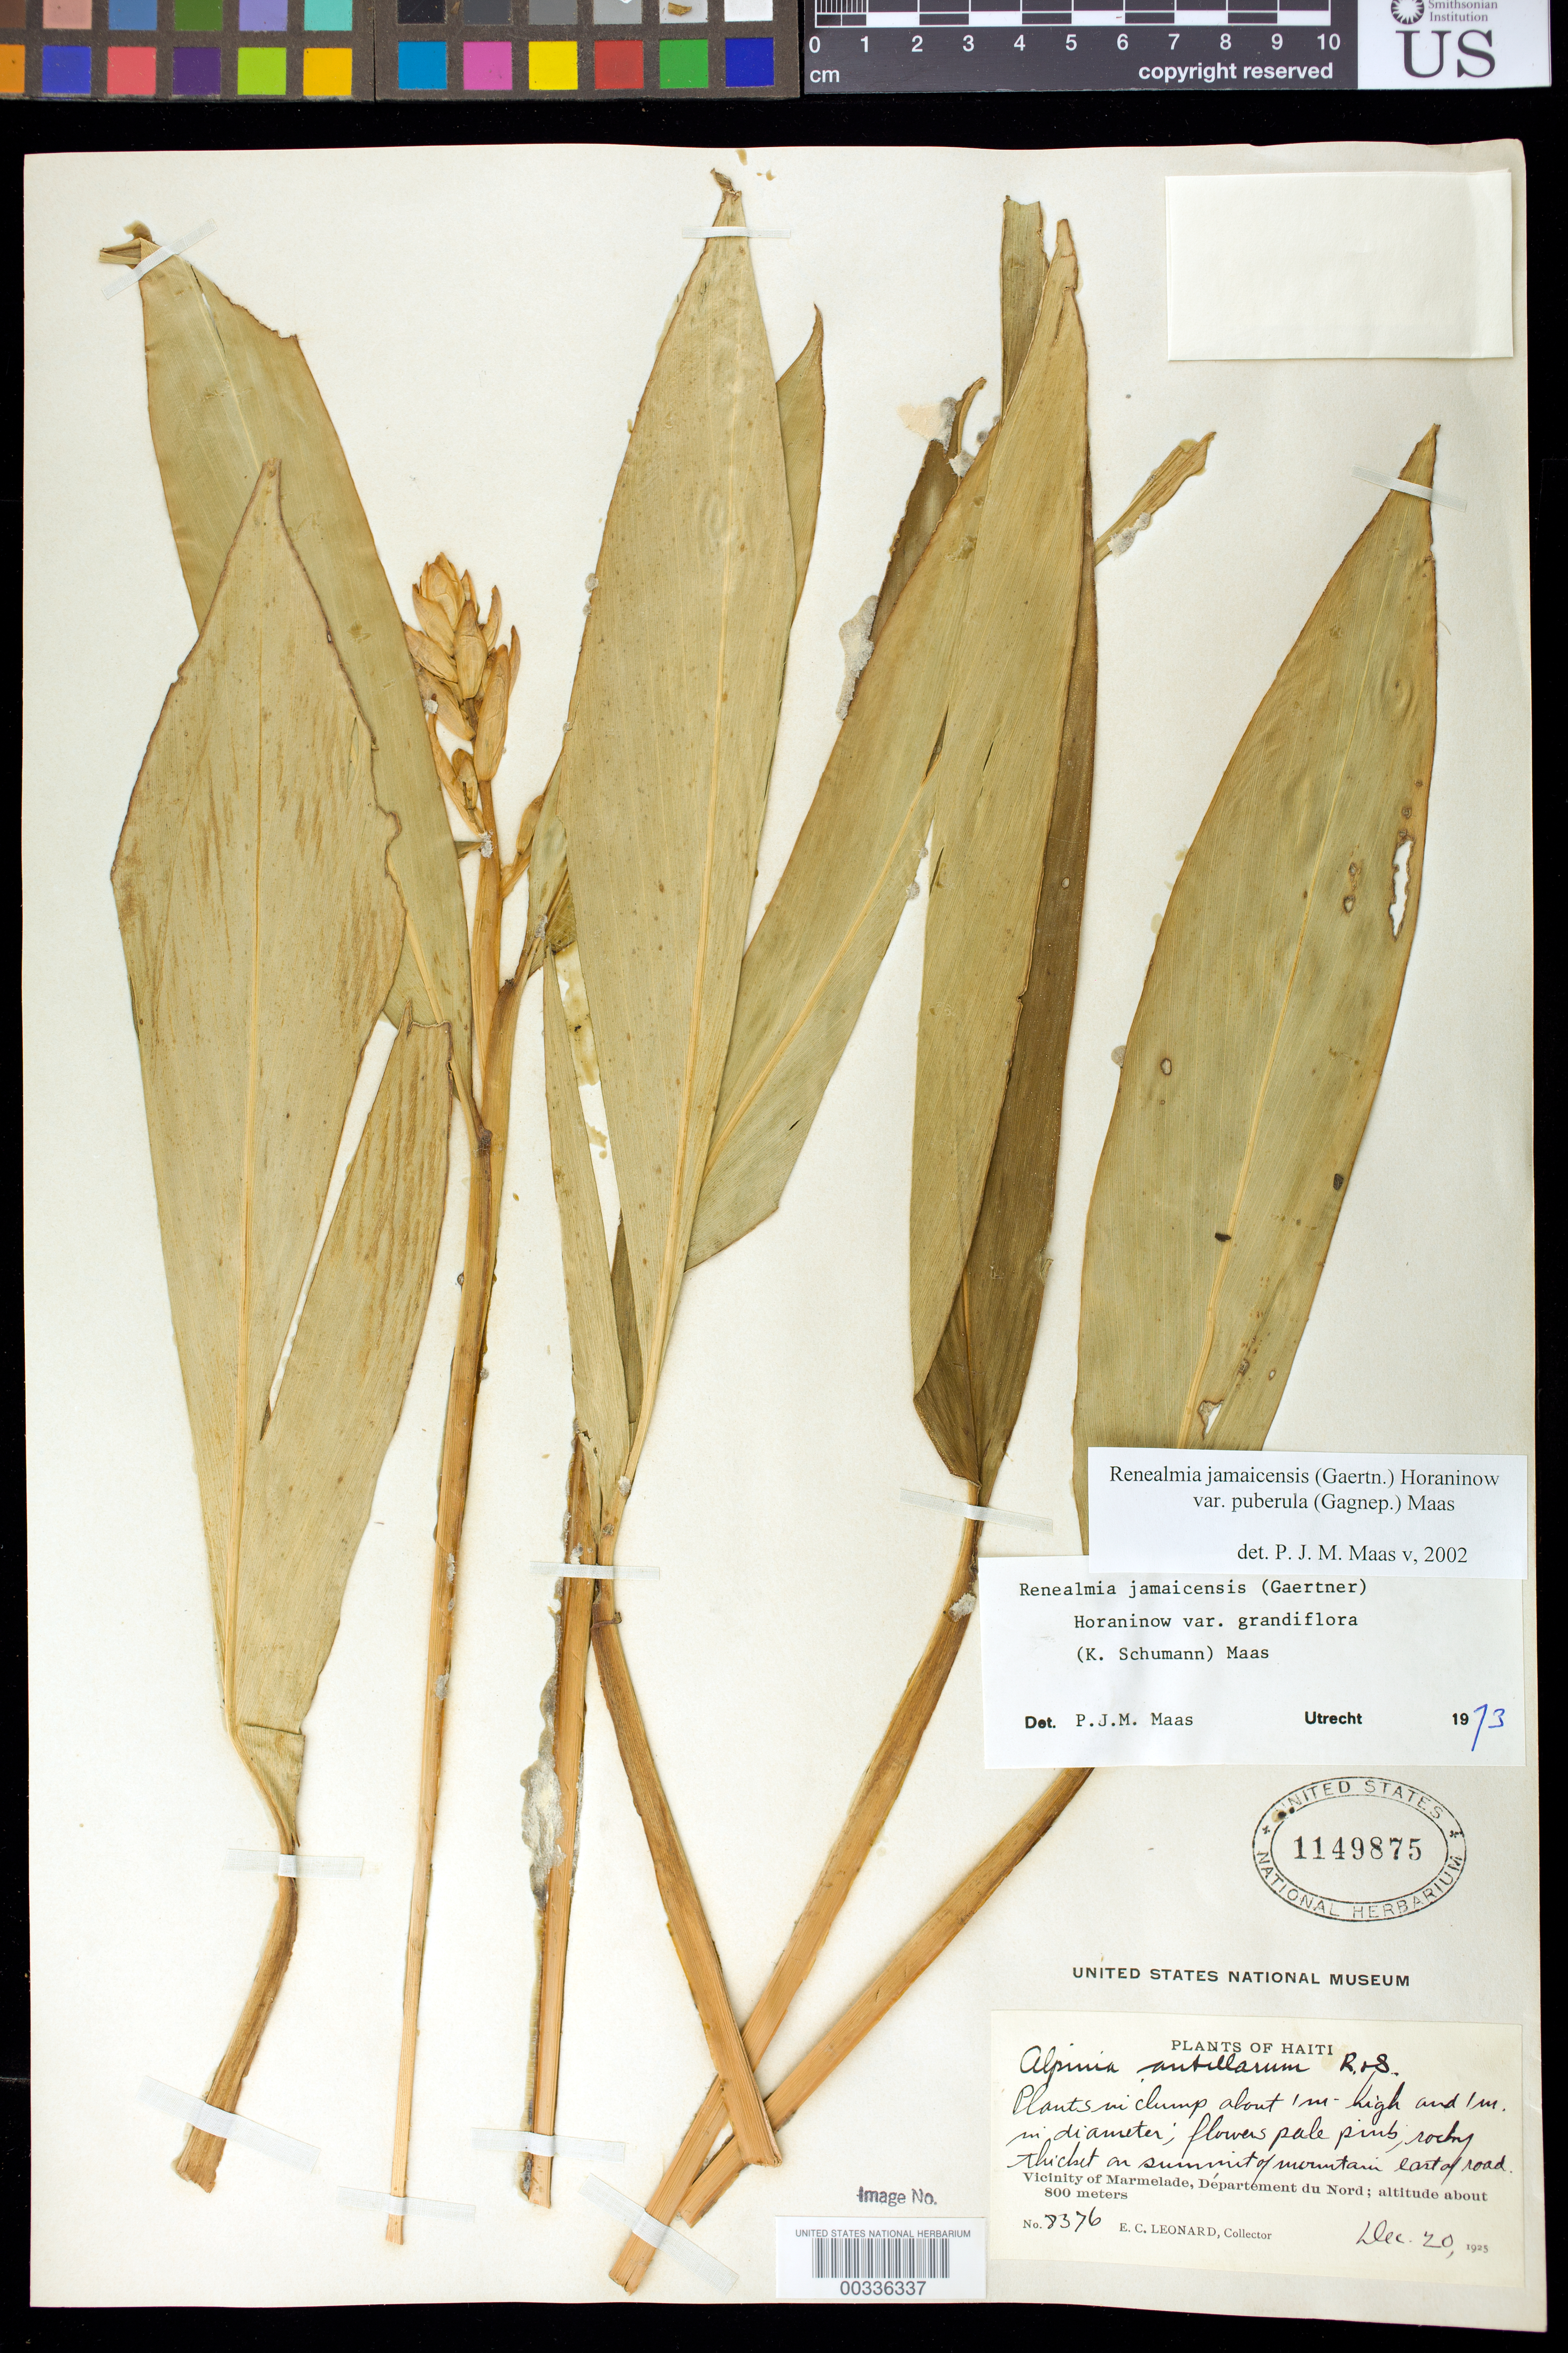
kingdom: Plantae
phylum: Tracheophyta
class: Liliopsida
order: Zingiberales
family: Zingiberaceae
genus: Renealmia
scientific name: Renealmia jamaicensis var. puberula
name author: (Gagnep.) Maas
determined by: Maas, Paul J. M.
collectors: E. C. Leonard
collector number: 8376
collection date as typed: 20 Dec 1925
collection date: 1925-12-20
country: Haiti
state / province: Nord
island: Hispaniola Island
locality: Vicinity of marmelade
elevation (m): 800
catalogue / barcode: US 1149875